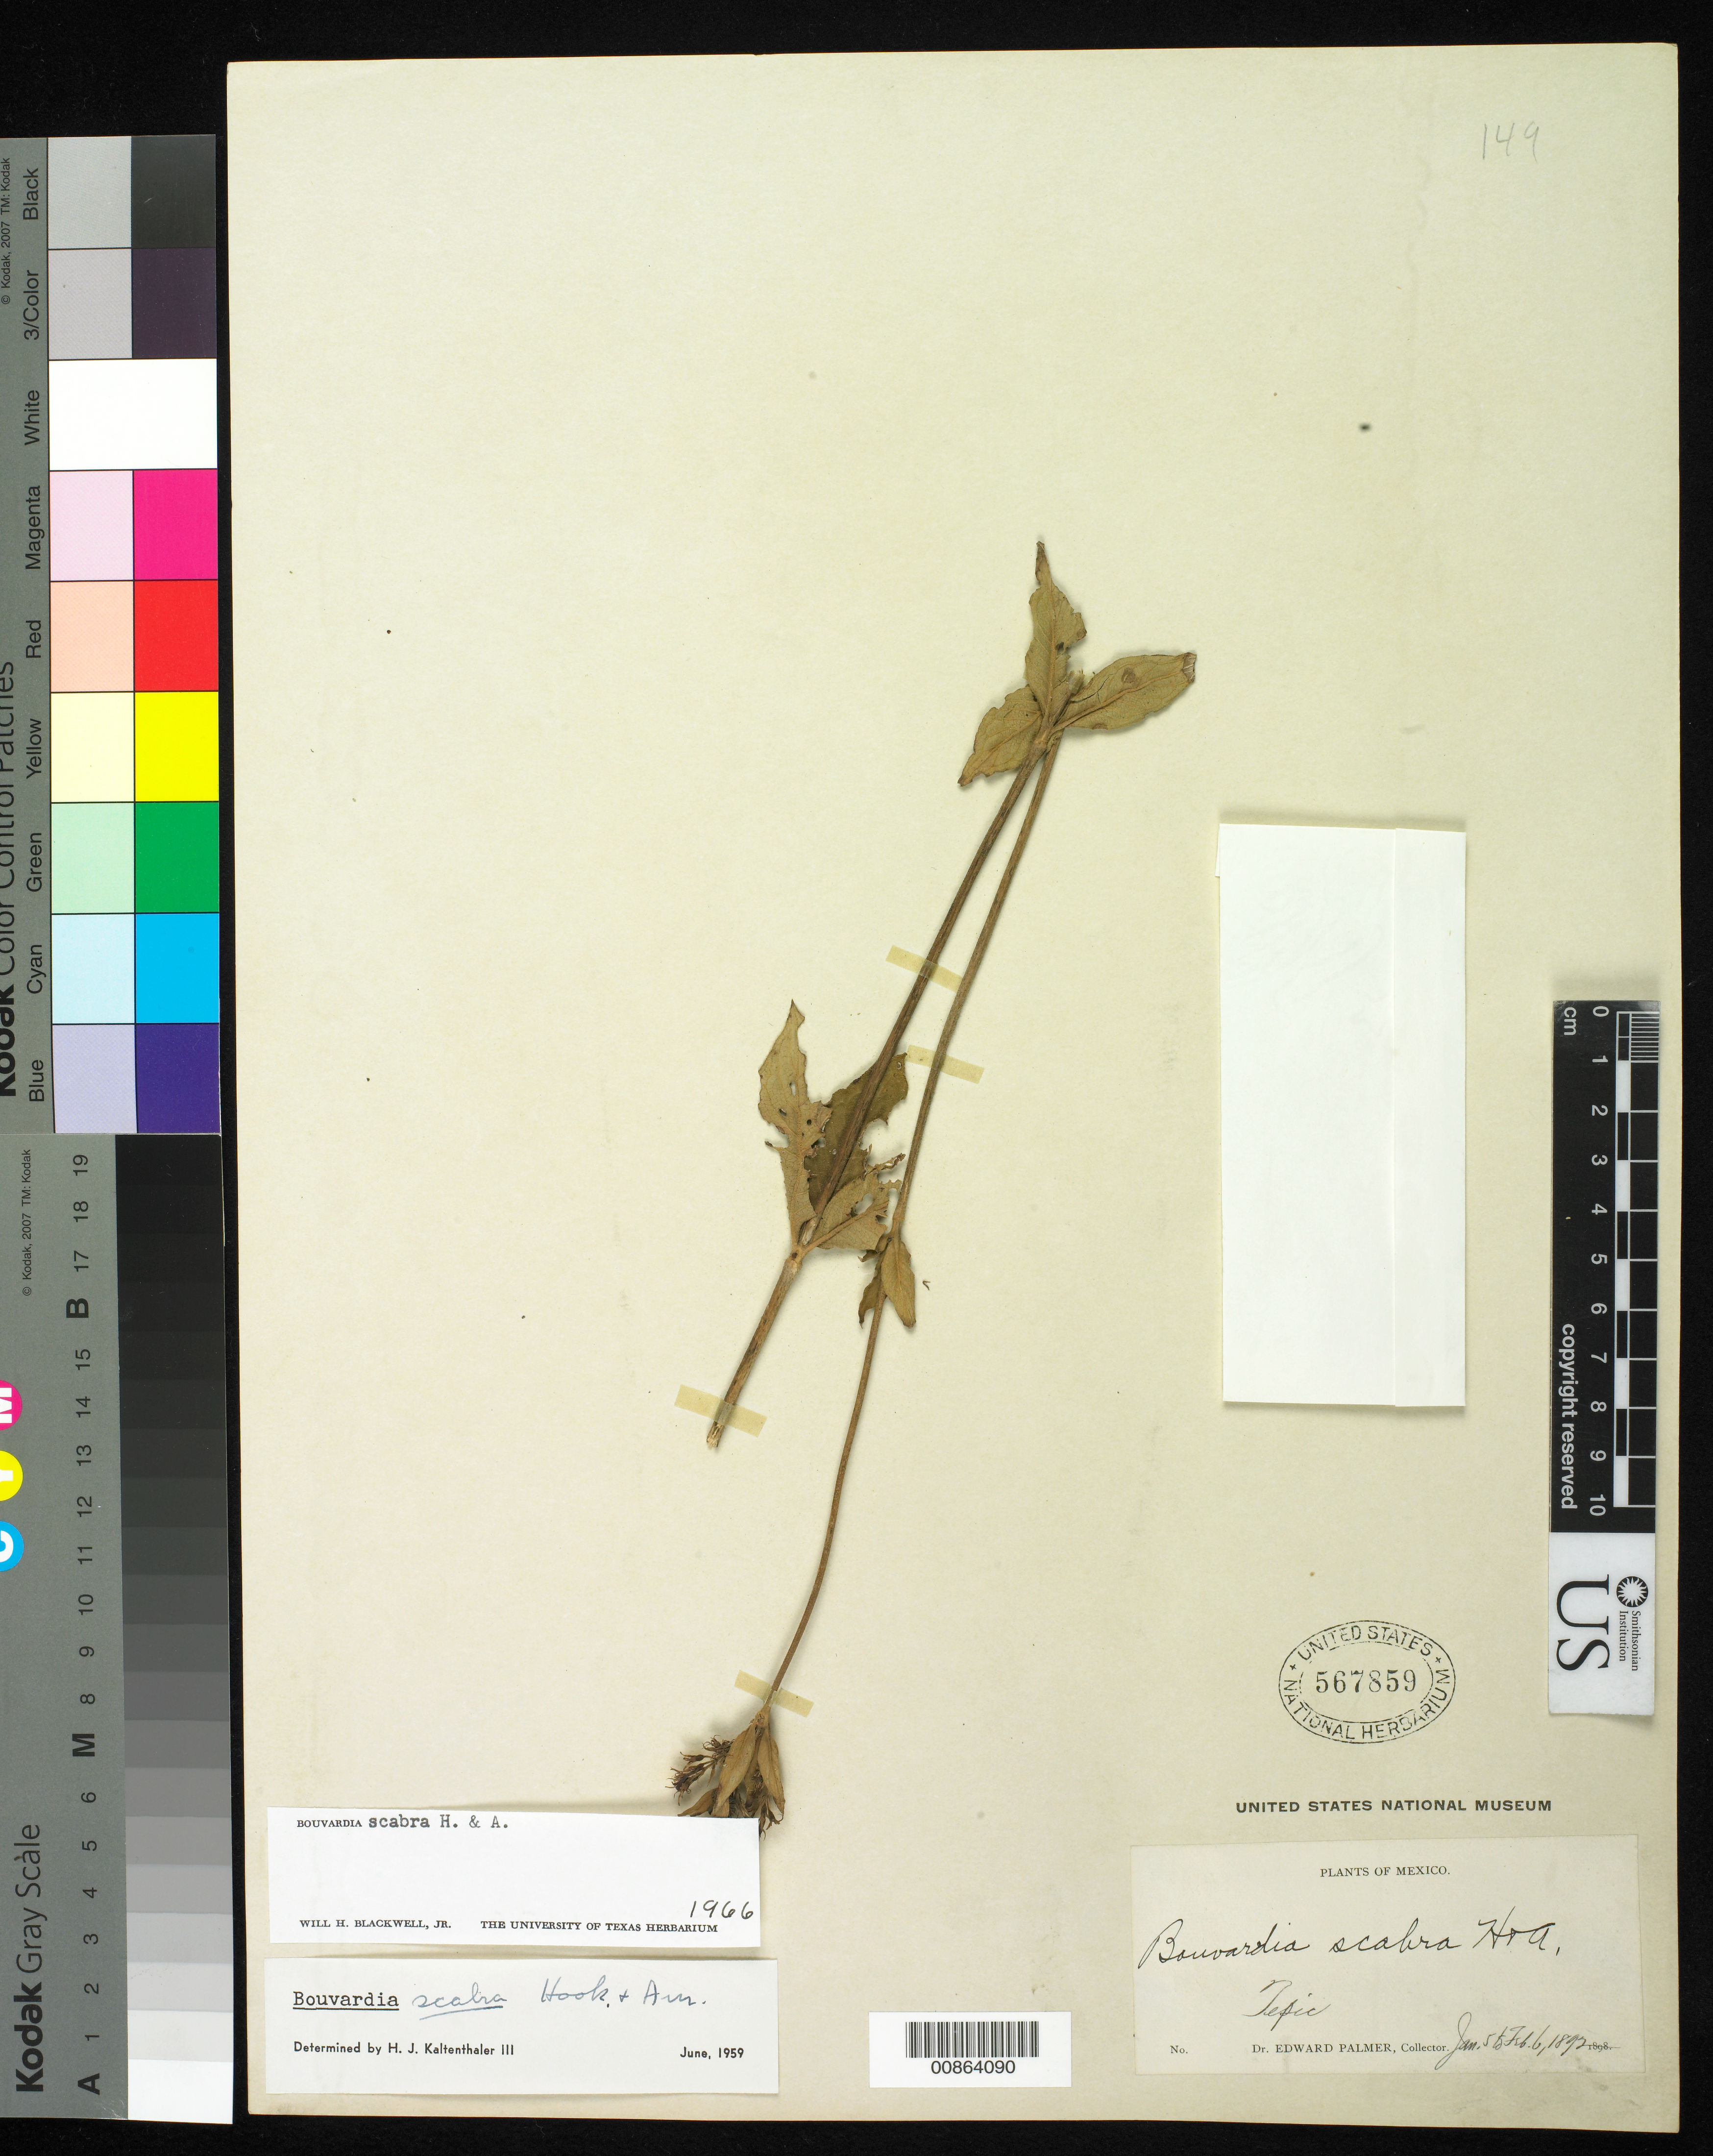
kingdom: Plantae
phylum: Tracheophyta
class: Magnoliopsida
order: Gentianales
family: Rubiaceae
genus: Bouvardia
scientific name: Bouvardia scabra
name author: Hook. & Arn.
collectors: E. Palmer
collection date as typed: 05 Jan 1892 to 06 Feb 1892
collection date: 1892-01-05/1892-02-06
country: Mexico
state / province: Nayarit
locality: Tepic, Nayarit.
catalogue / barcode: US 567859